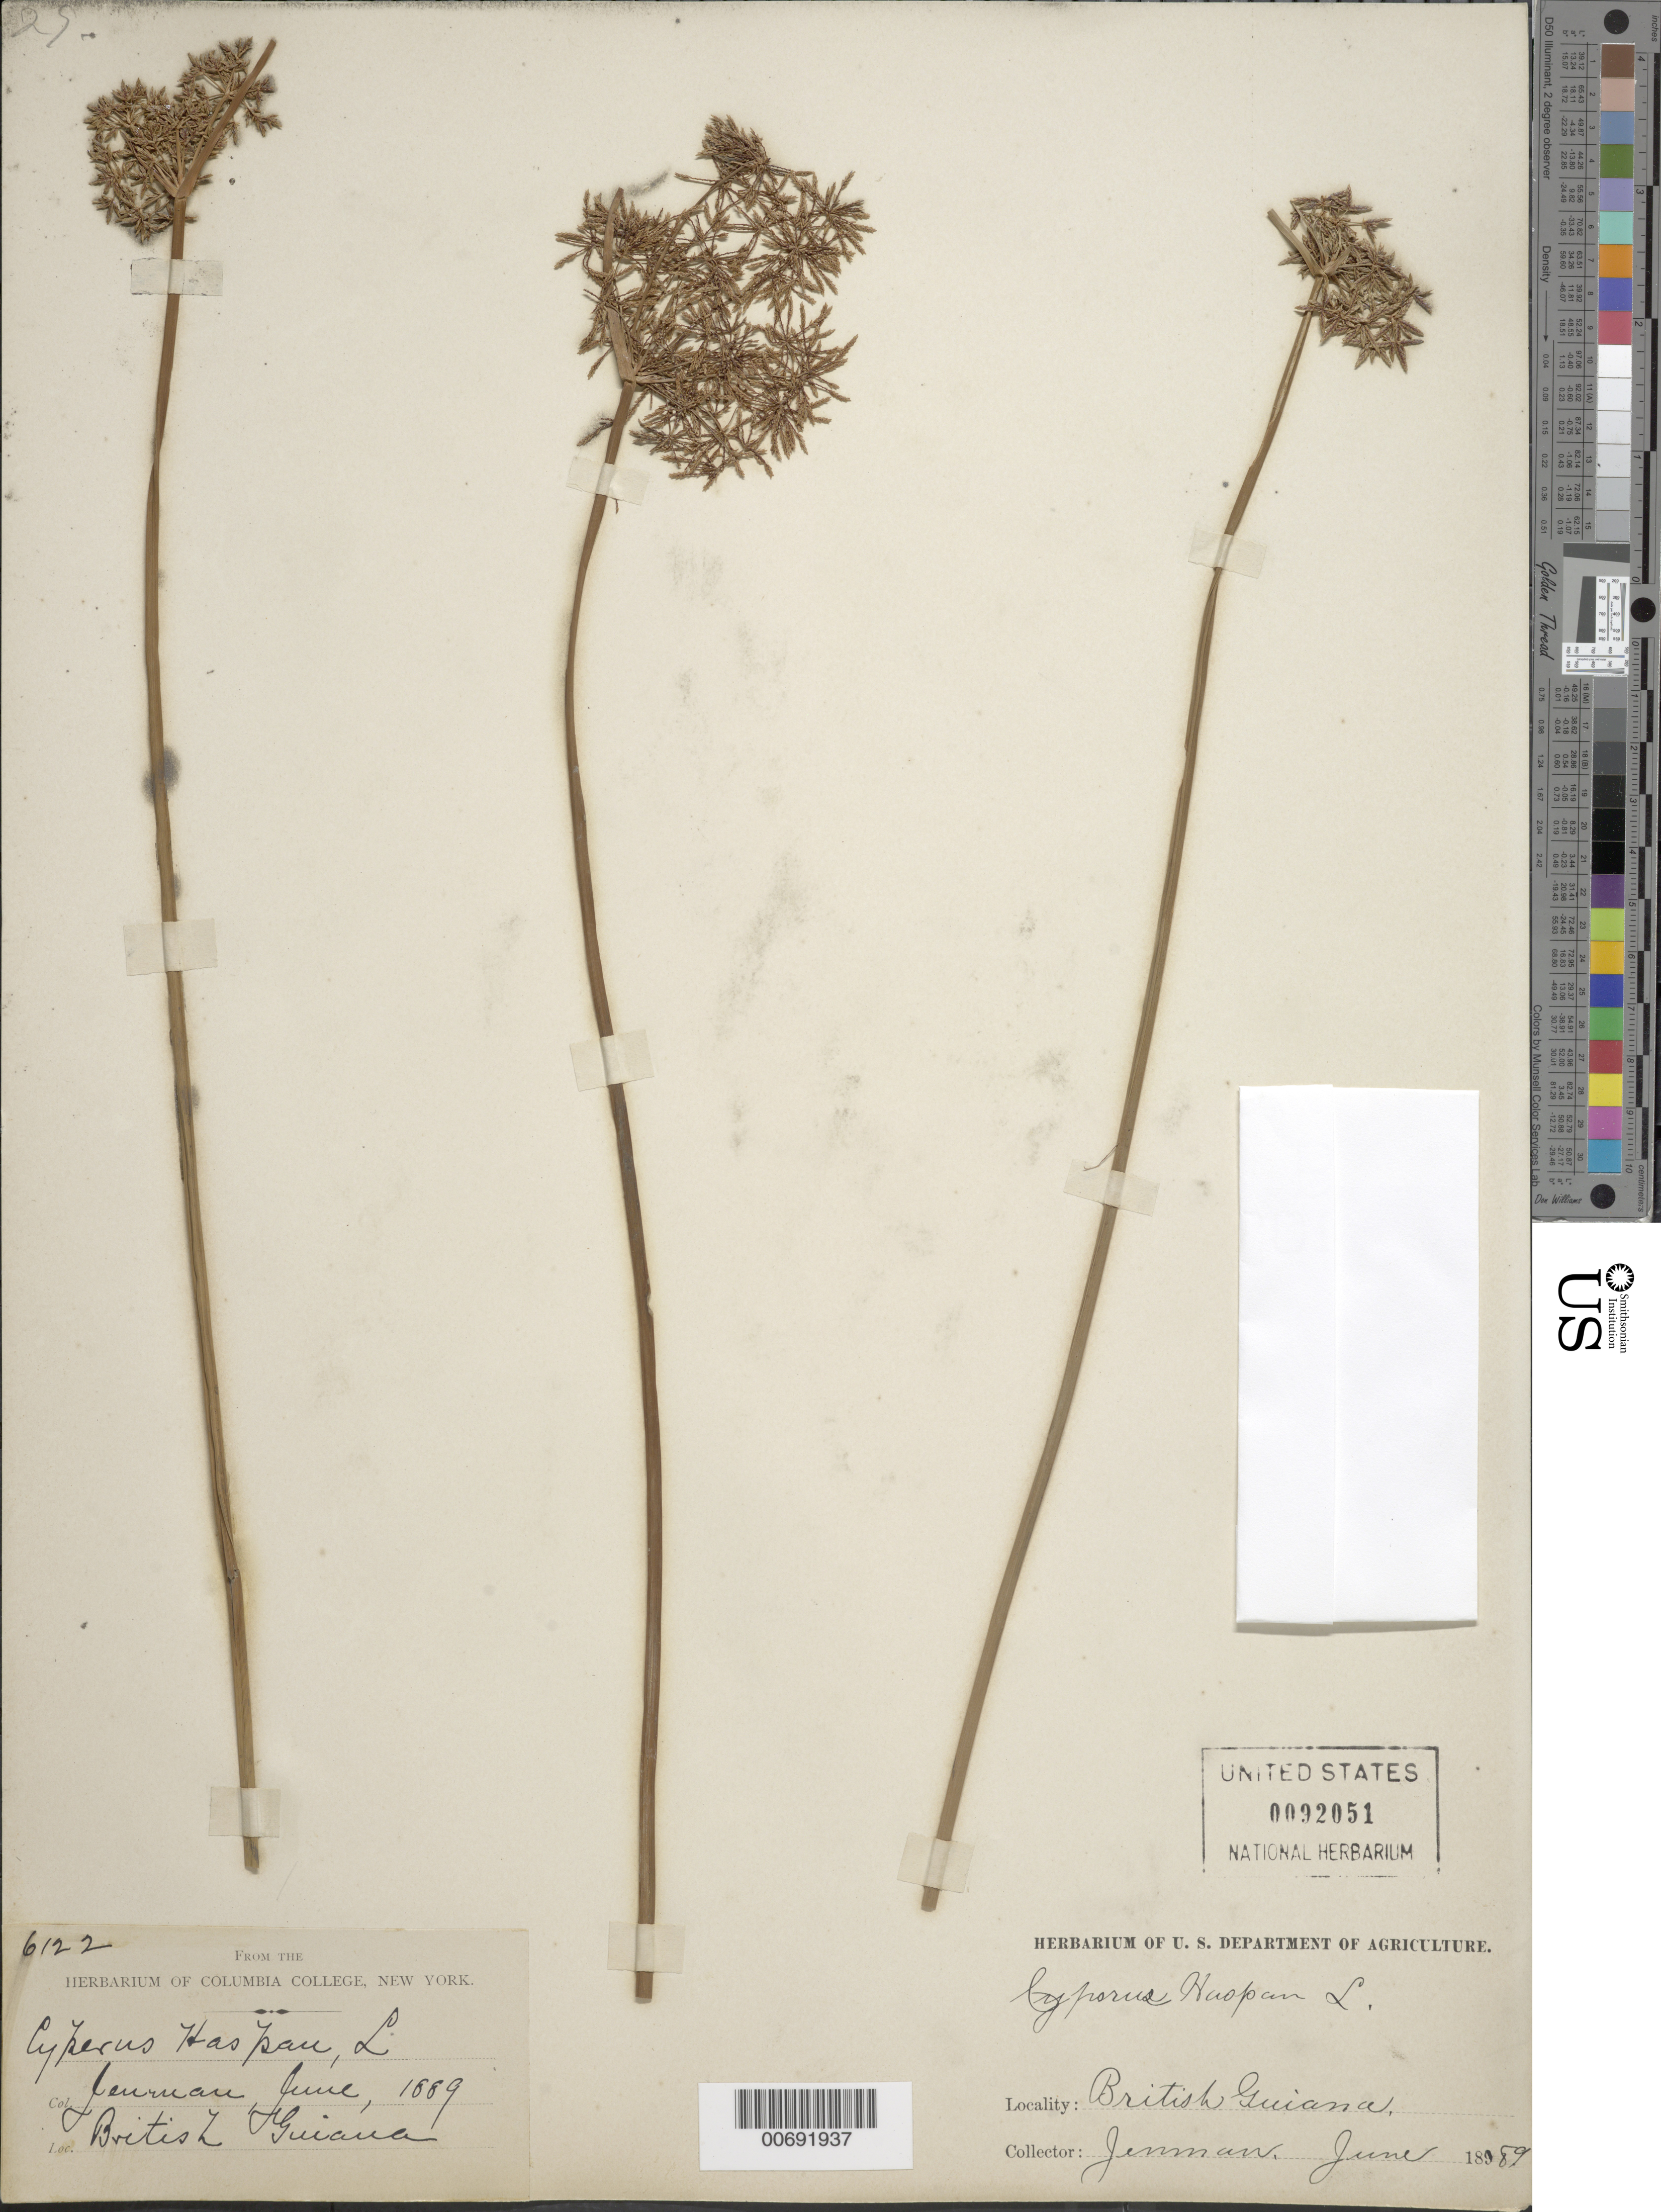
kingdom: Plantae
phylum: Tracheophyta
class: Liliopsida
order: Poales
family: Cyperaceae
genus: Cyperus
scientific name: Cyperus haspan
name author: L.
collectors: G. S. Jenman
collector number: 6122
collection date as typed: June 1889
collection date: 1889-06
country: Guyana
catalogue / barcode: US 92051